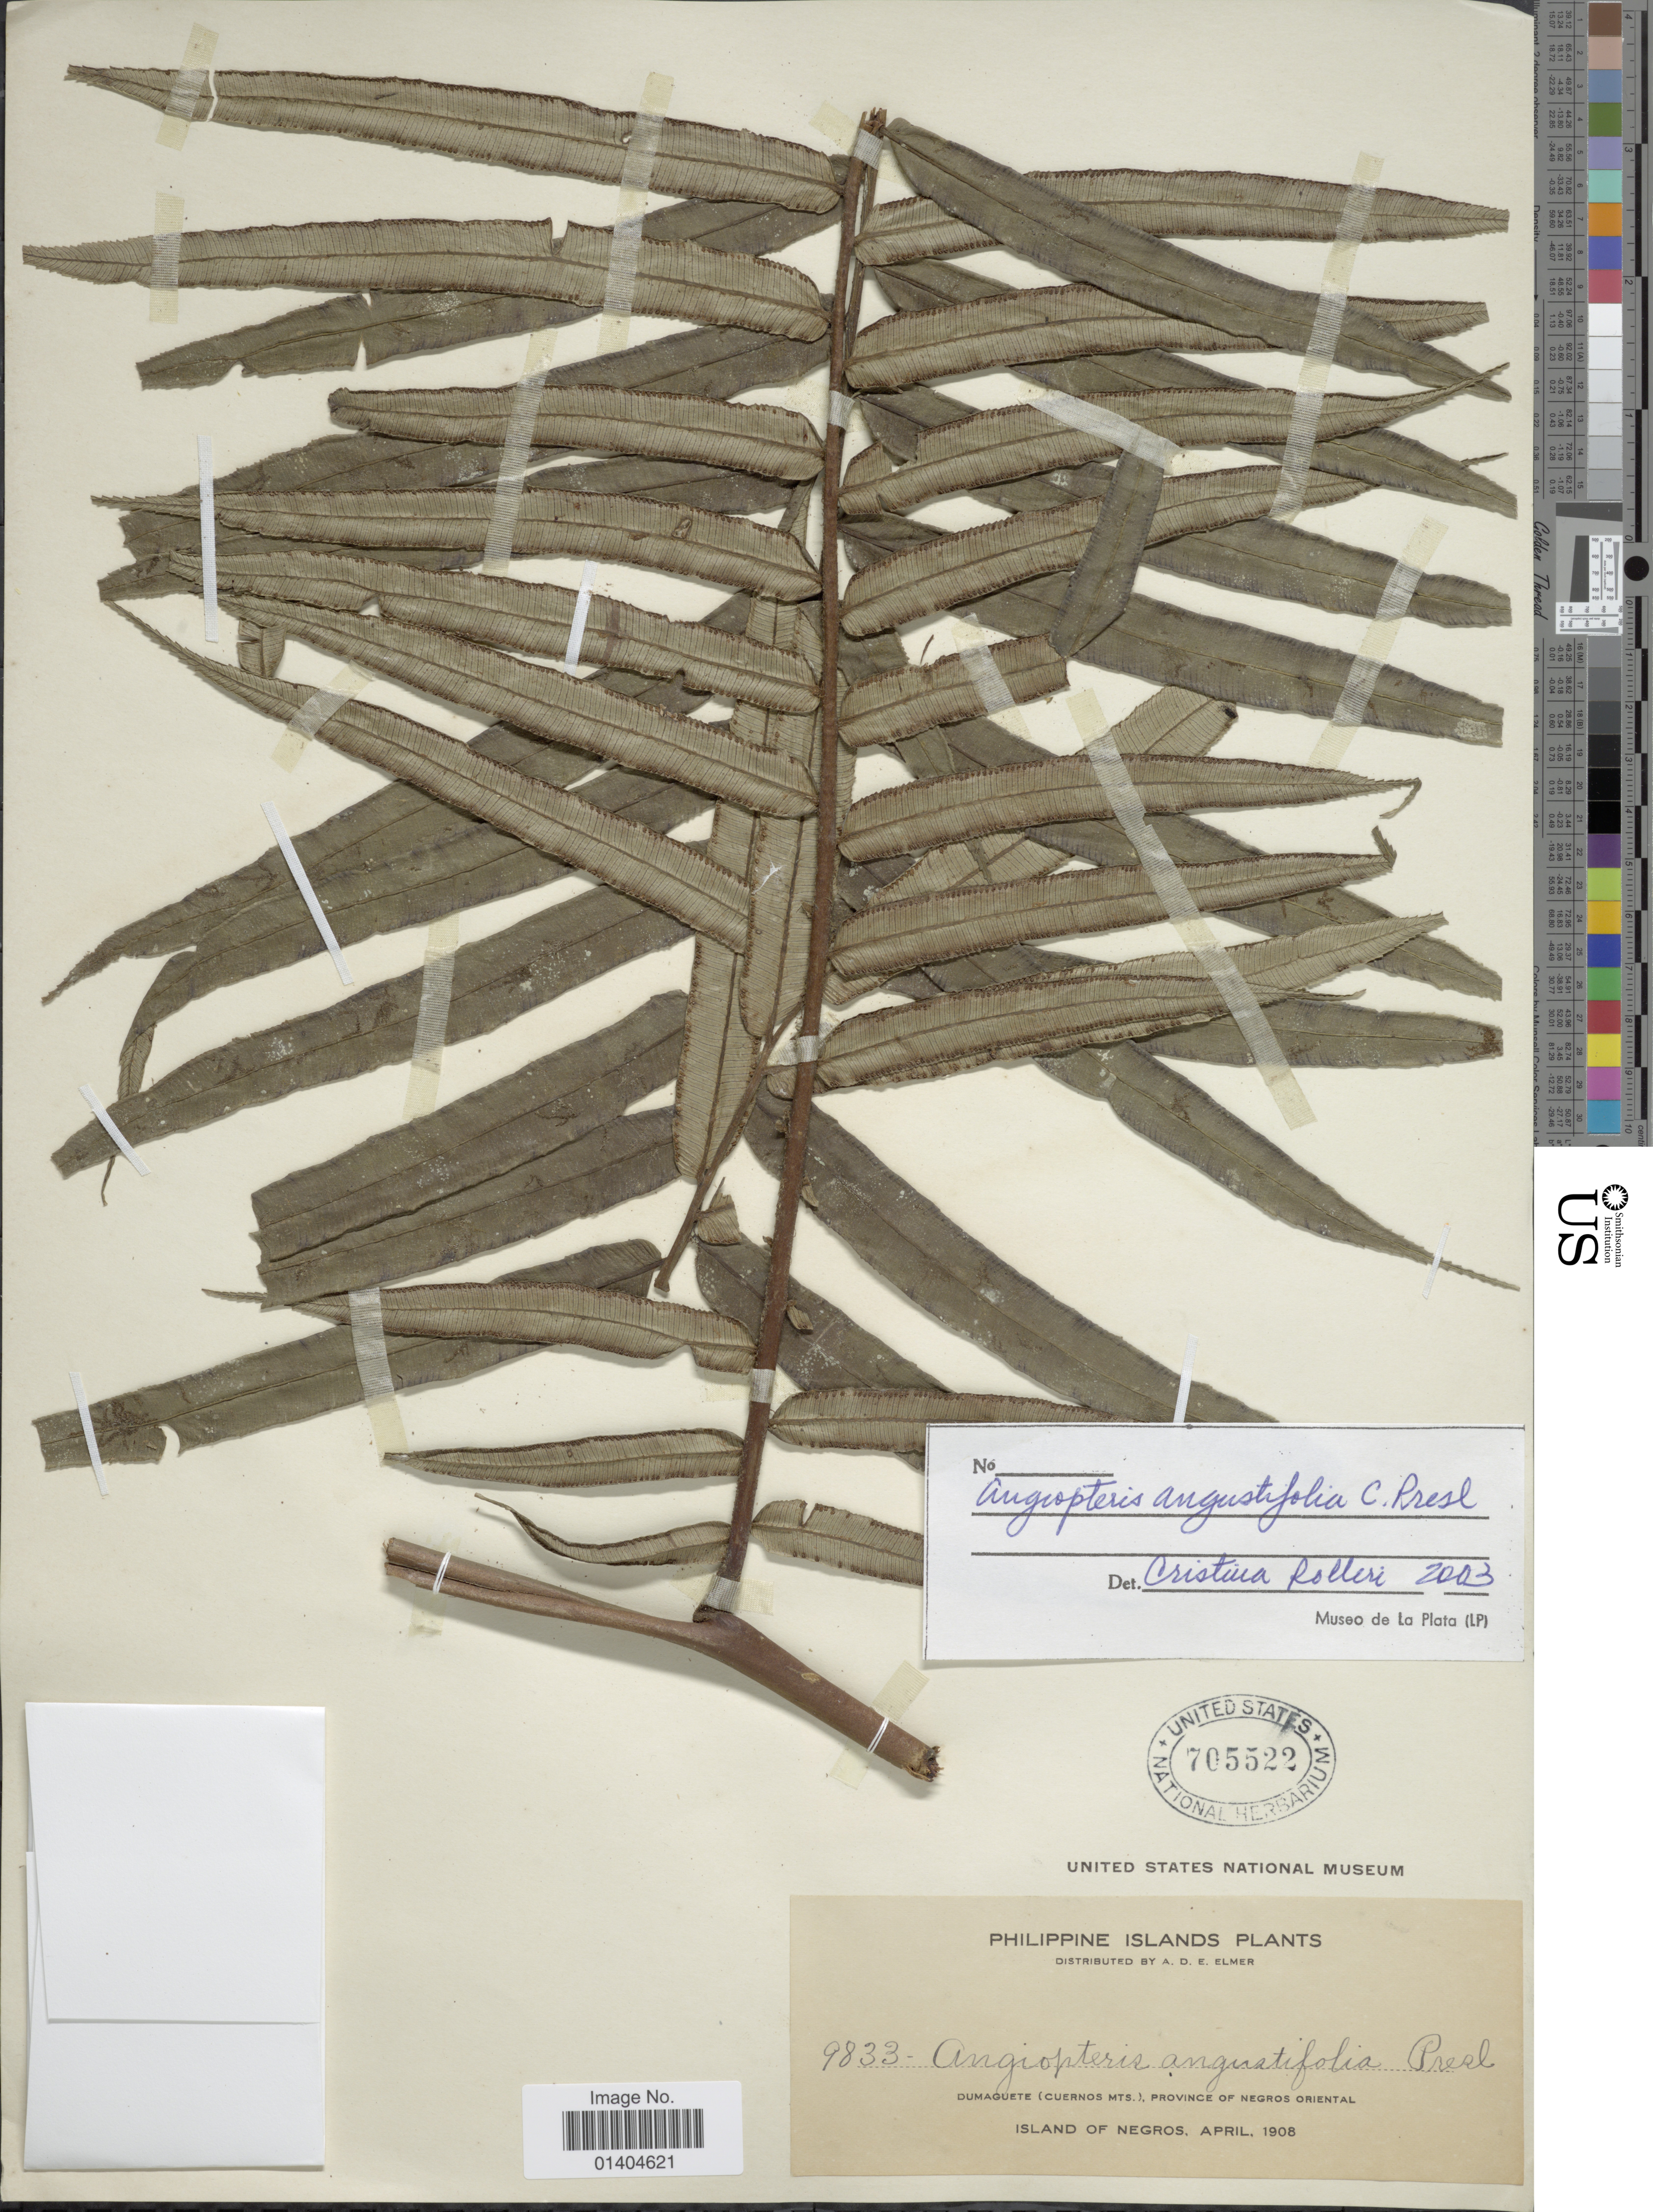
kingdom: Plantae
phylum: Tracheophyta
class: Polypodiopsida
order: Marattiales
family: Marattiaceae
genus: Angiopteris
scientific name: Angiopteris angustifolia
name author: C. Presl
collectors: A. D. E. Elmer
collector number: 9833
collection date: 1908-04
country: Philippines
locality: Dumaguete (Cuernos Mts.), Province of Negros Oriental.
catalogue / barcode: US 705522